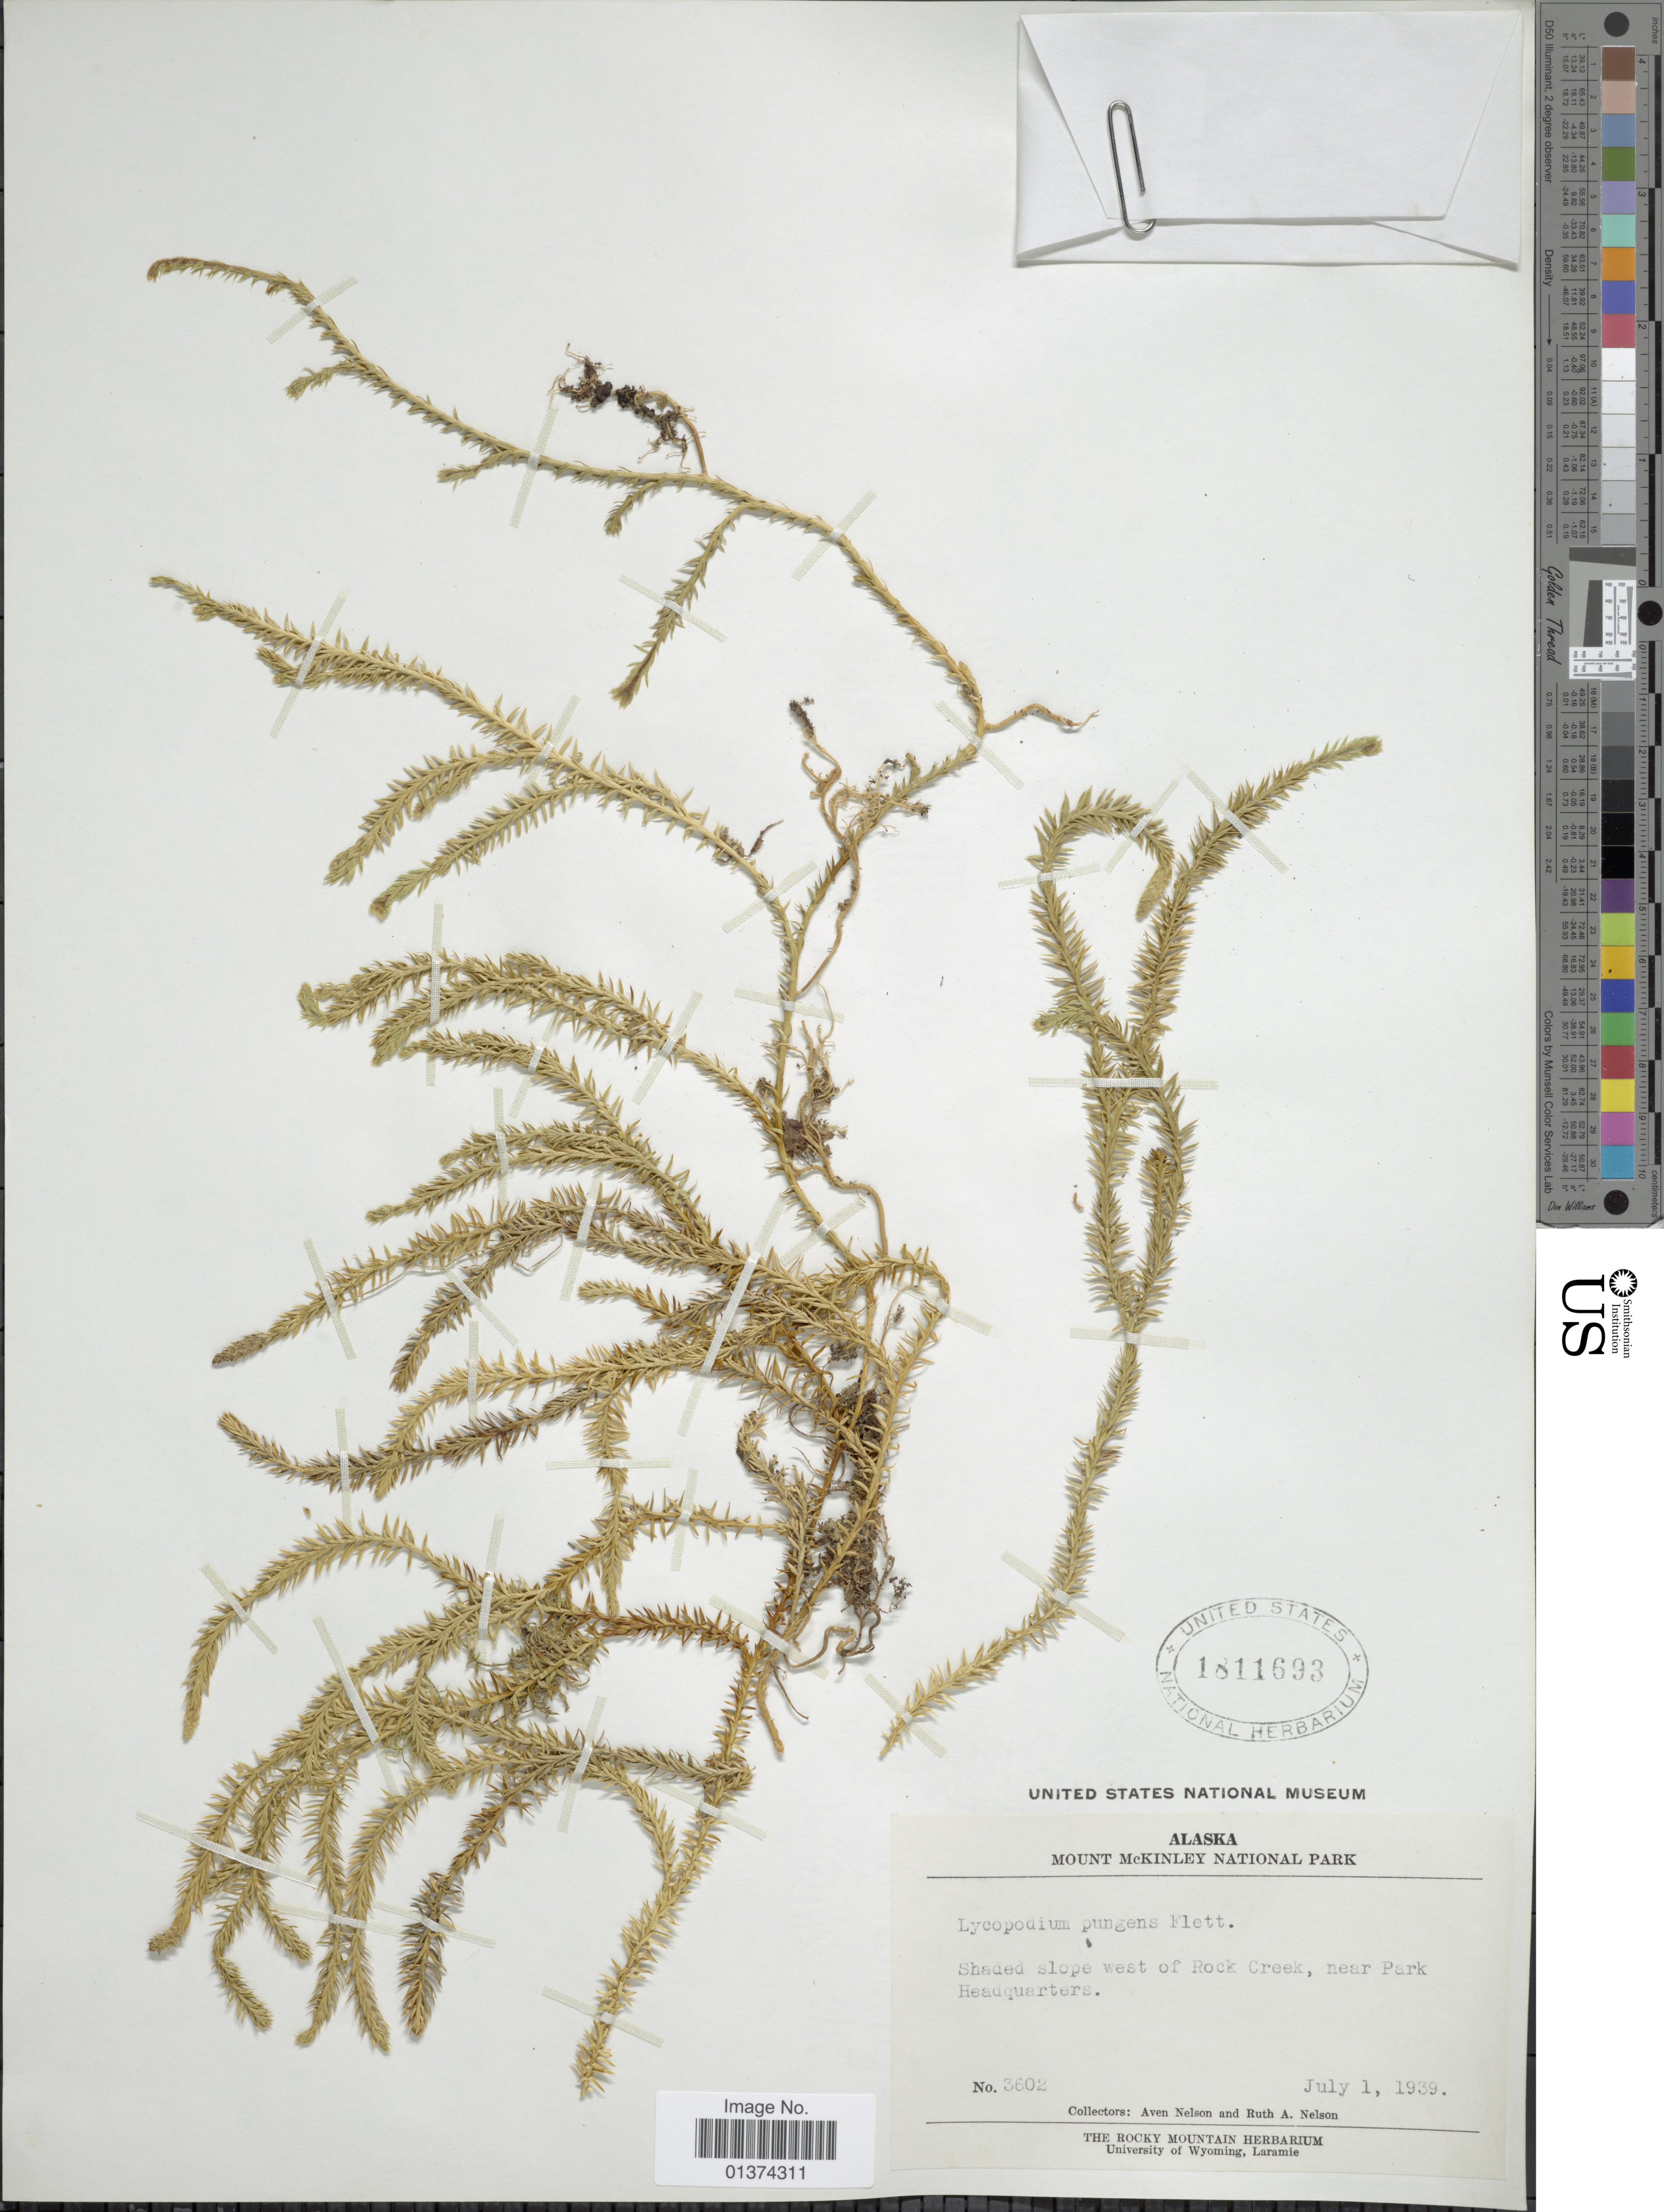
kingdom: Plantae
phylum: Tracheophyta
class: Lycopodiopsida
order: Lycopodiales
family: Lycopodiaceae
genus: Spinulum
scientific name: Spinulum annotinum subsp. annotinum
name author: (L.) A. Haines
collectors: A. Nelson & R. A. Nelson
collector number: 3602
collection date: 1939-07-01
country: United States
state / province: Alaska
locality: Mount McKinley National Park, Shaded slope west of Rock Creek, near Park Headquarters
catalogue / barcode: US 1811693